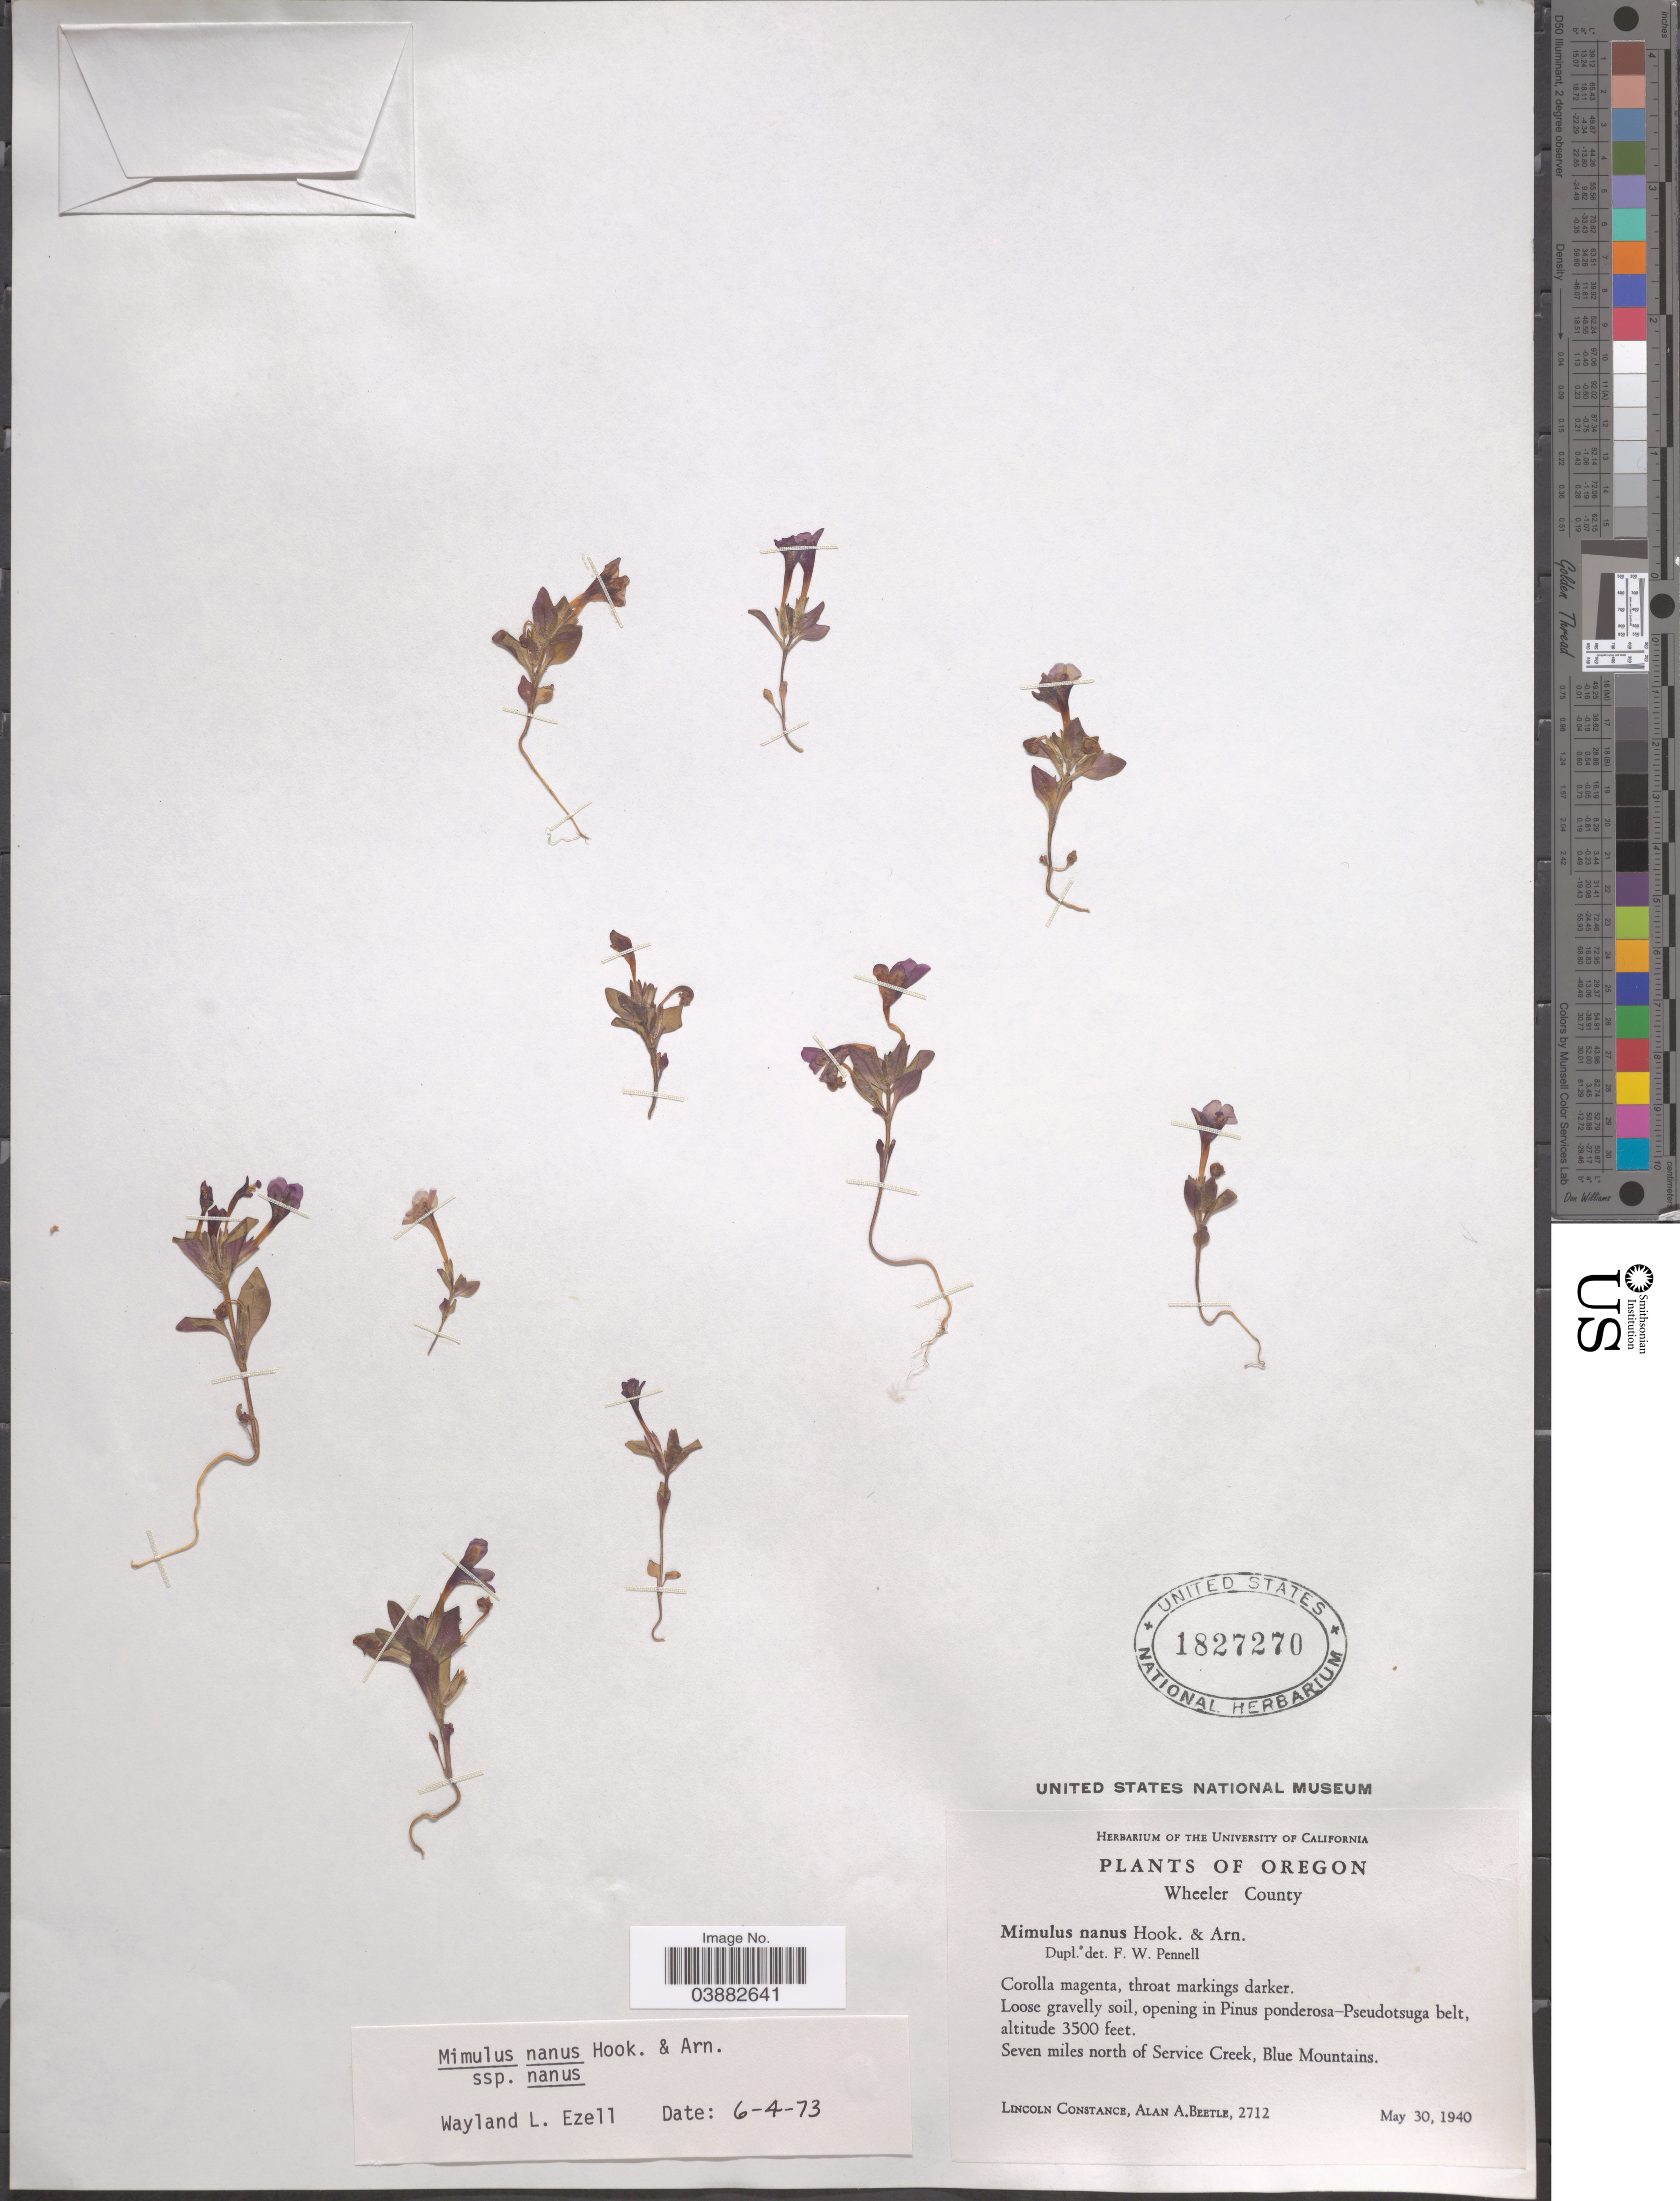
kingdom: Plantae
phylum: Tracheophyta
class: Magnoliopsida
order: Lamiales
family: Phrymaceae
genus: Mimulus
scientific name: Mimulus nanus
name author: Hook. & Arn.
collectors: L. Constance & A. A. Beetle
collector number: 2712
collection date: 1940-05-30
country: United States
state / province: Oregon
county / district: Wheeler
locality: Wheeler County. Seven miles north of Service Creek, Blue Mountains.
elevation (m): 1067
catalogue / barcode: US 1827270